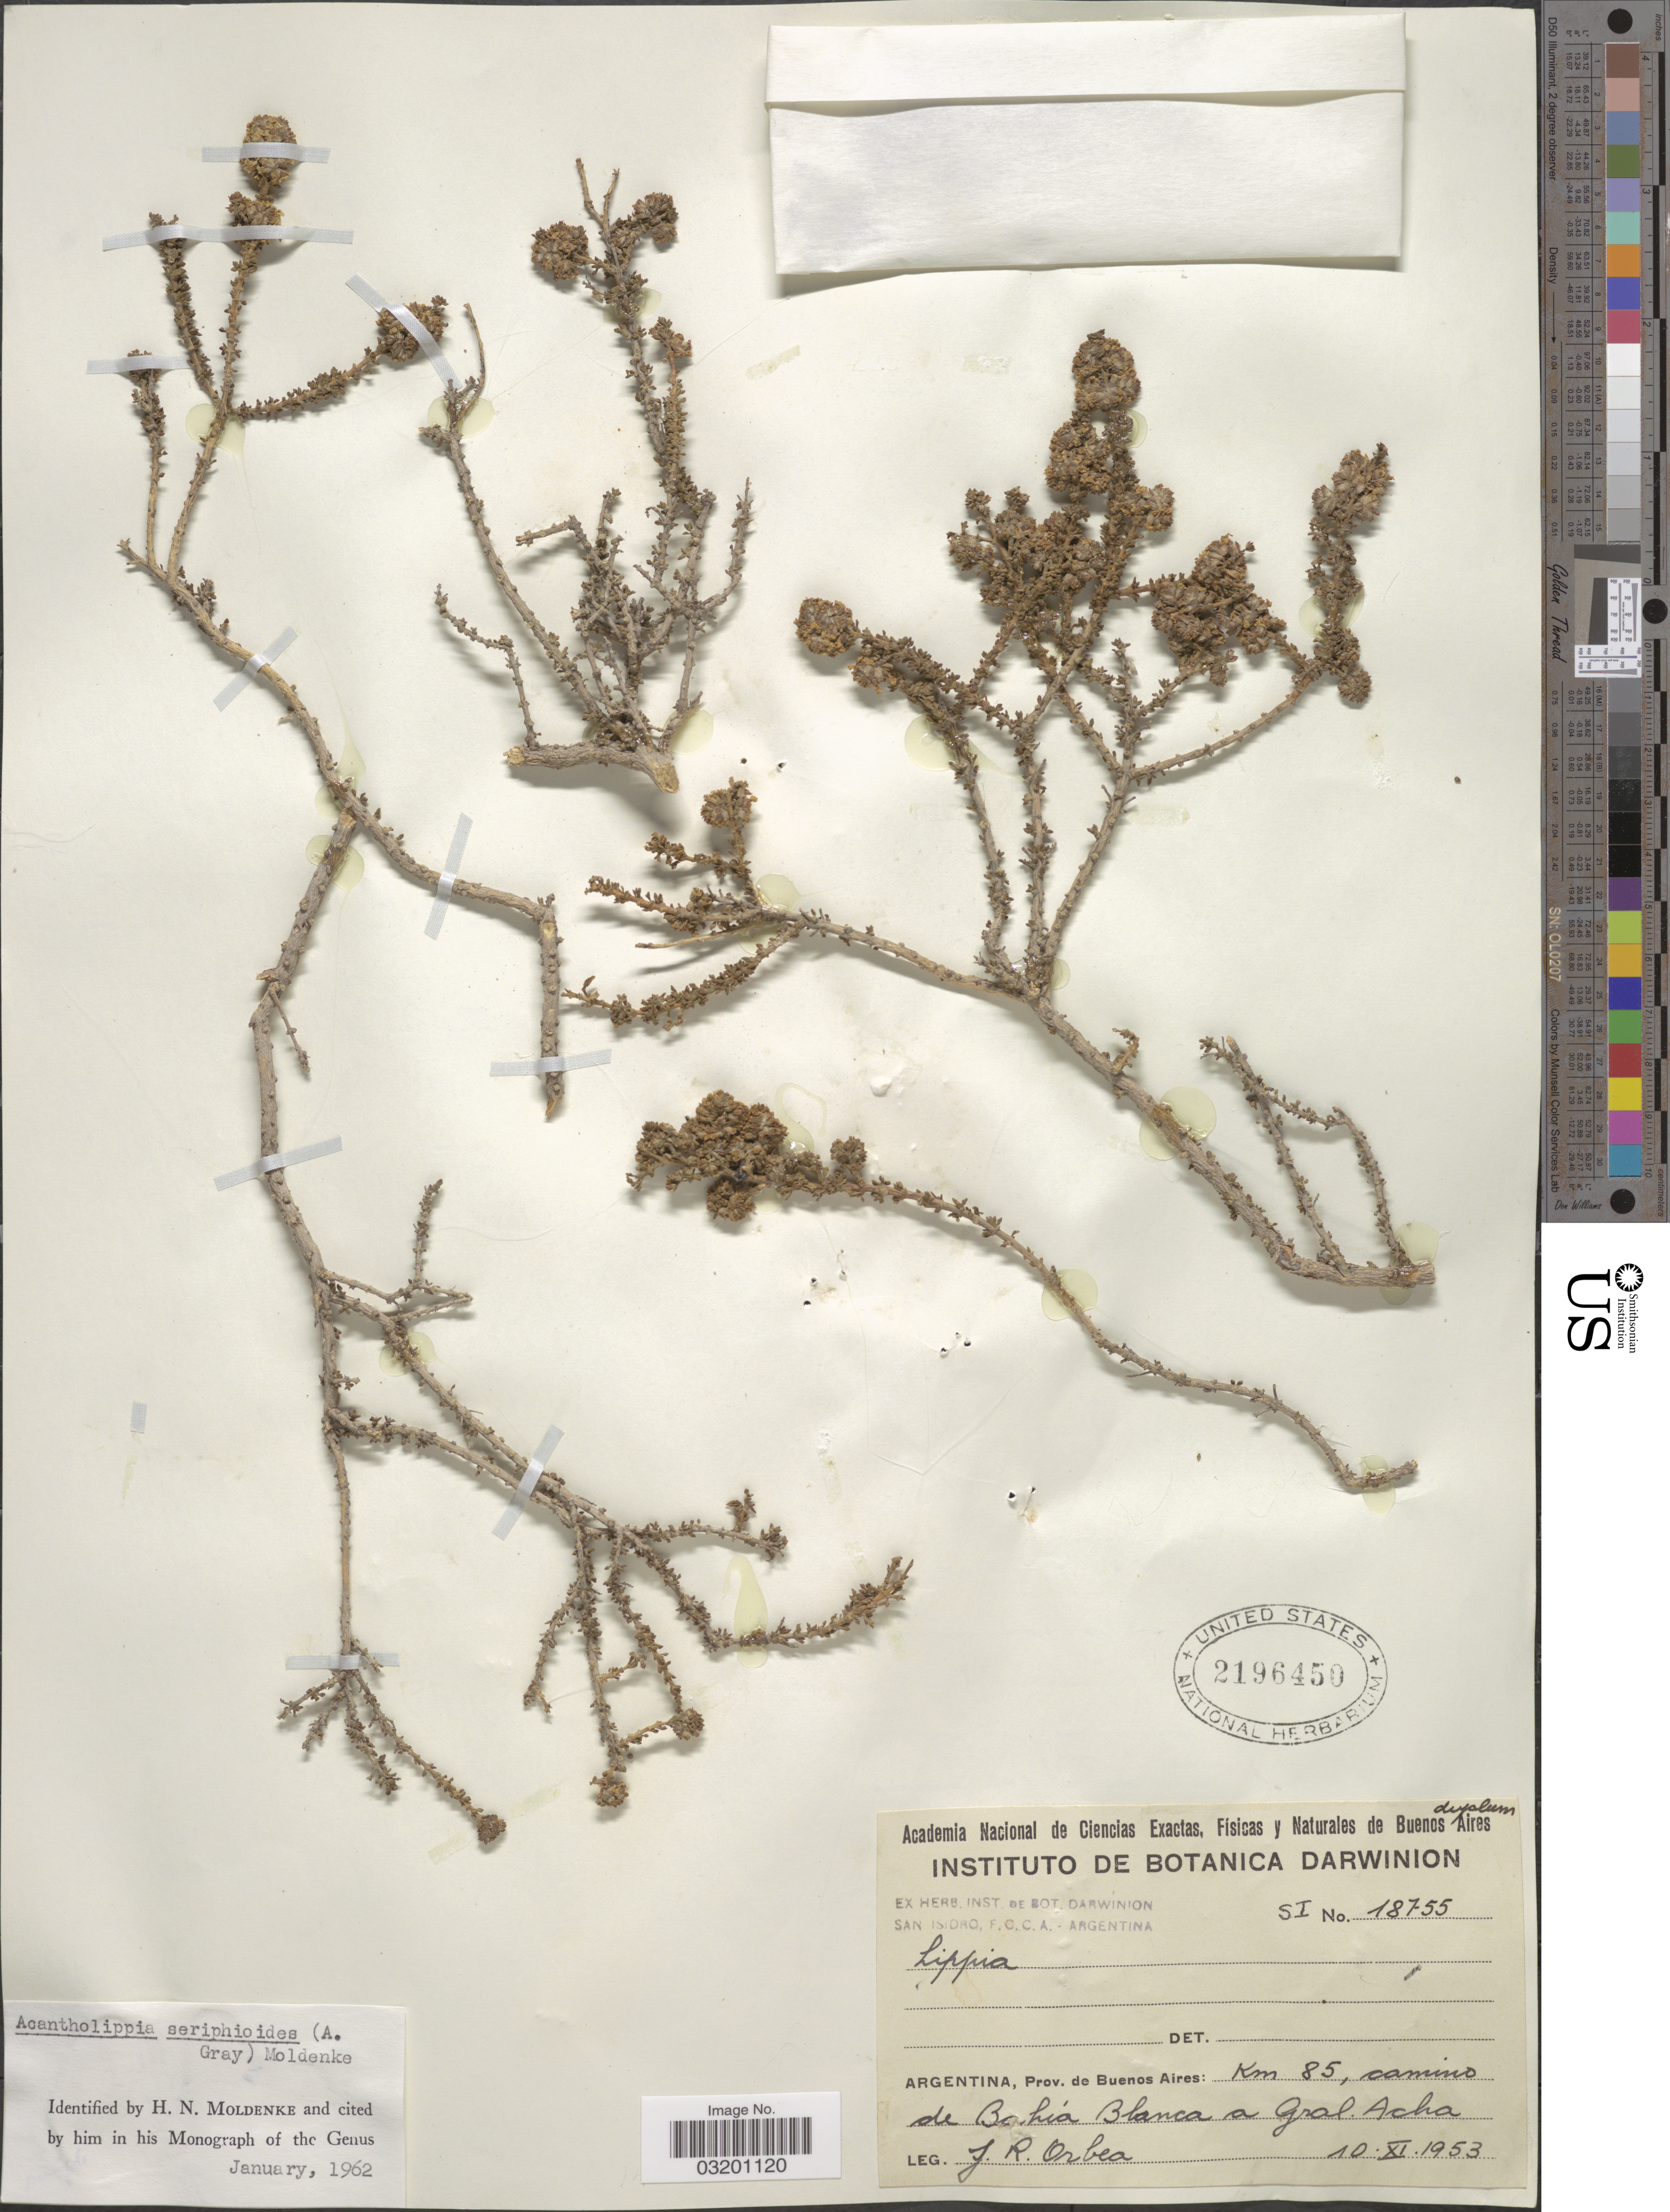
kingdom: Plantae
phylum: Tracheophyta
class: Magnoliopsida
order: Lamiales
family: Verbenaceae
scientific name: Acantholippa seriphioides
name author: (A. Gray) Moldenke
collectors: J. Orbea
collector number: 18755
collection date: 1953-11-10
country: Argentina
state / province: Buenos Aires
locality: Km 85, camino de Bahia Blanca a Gral. Acha.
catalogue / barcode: US 2196450